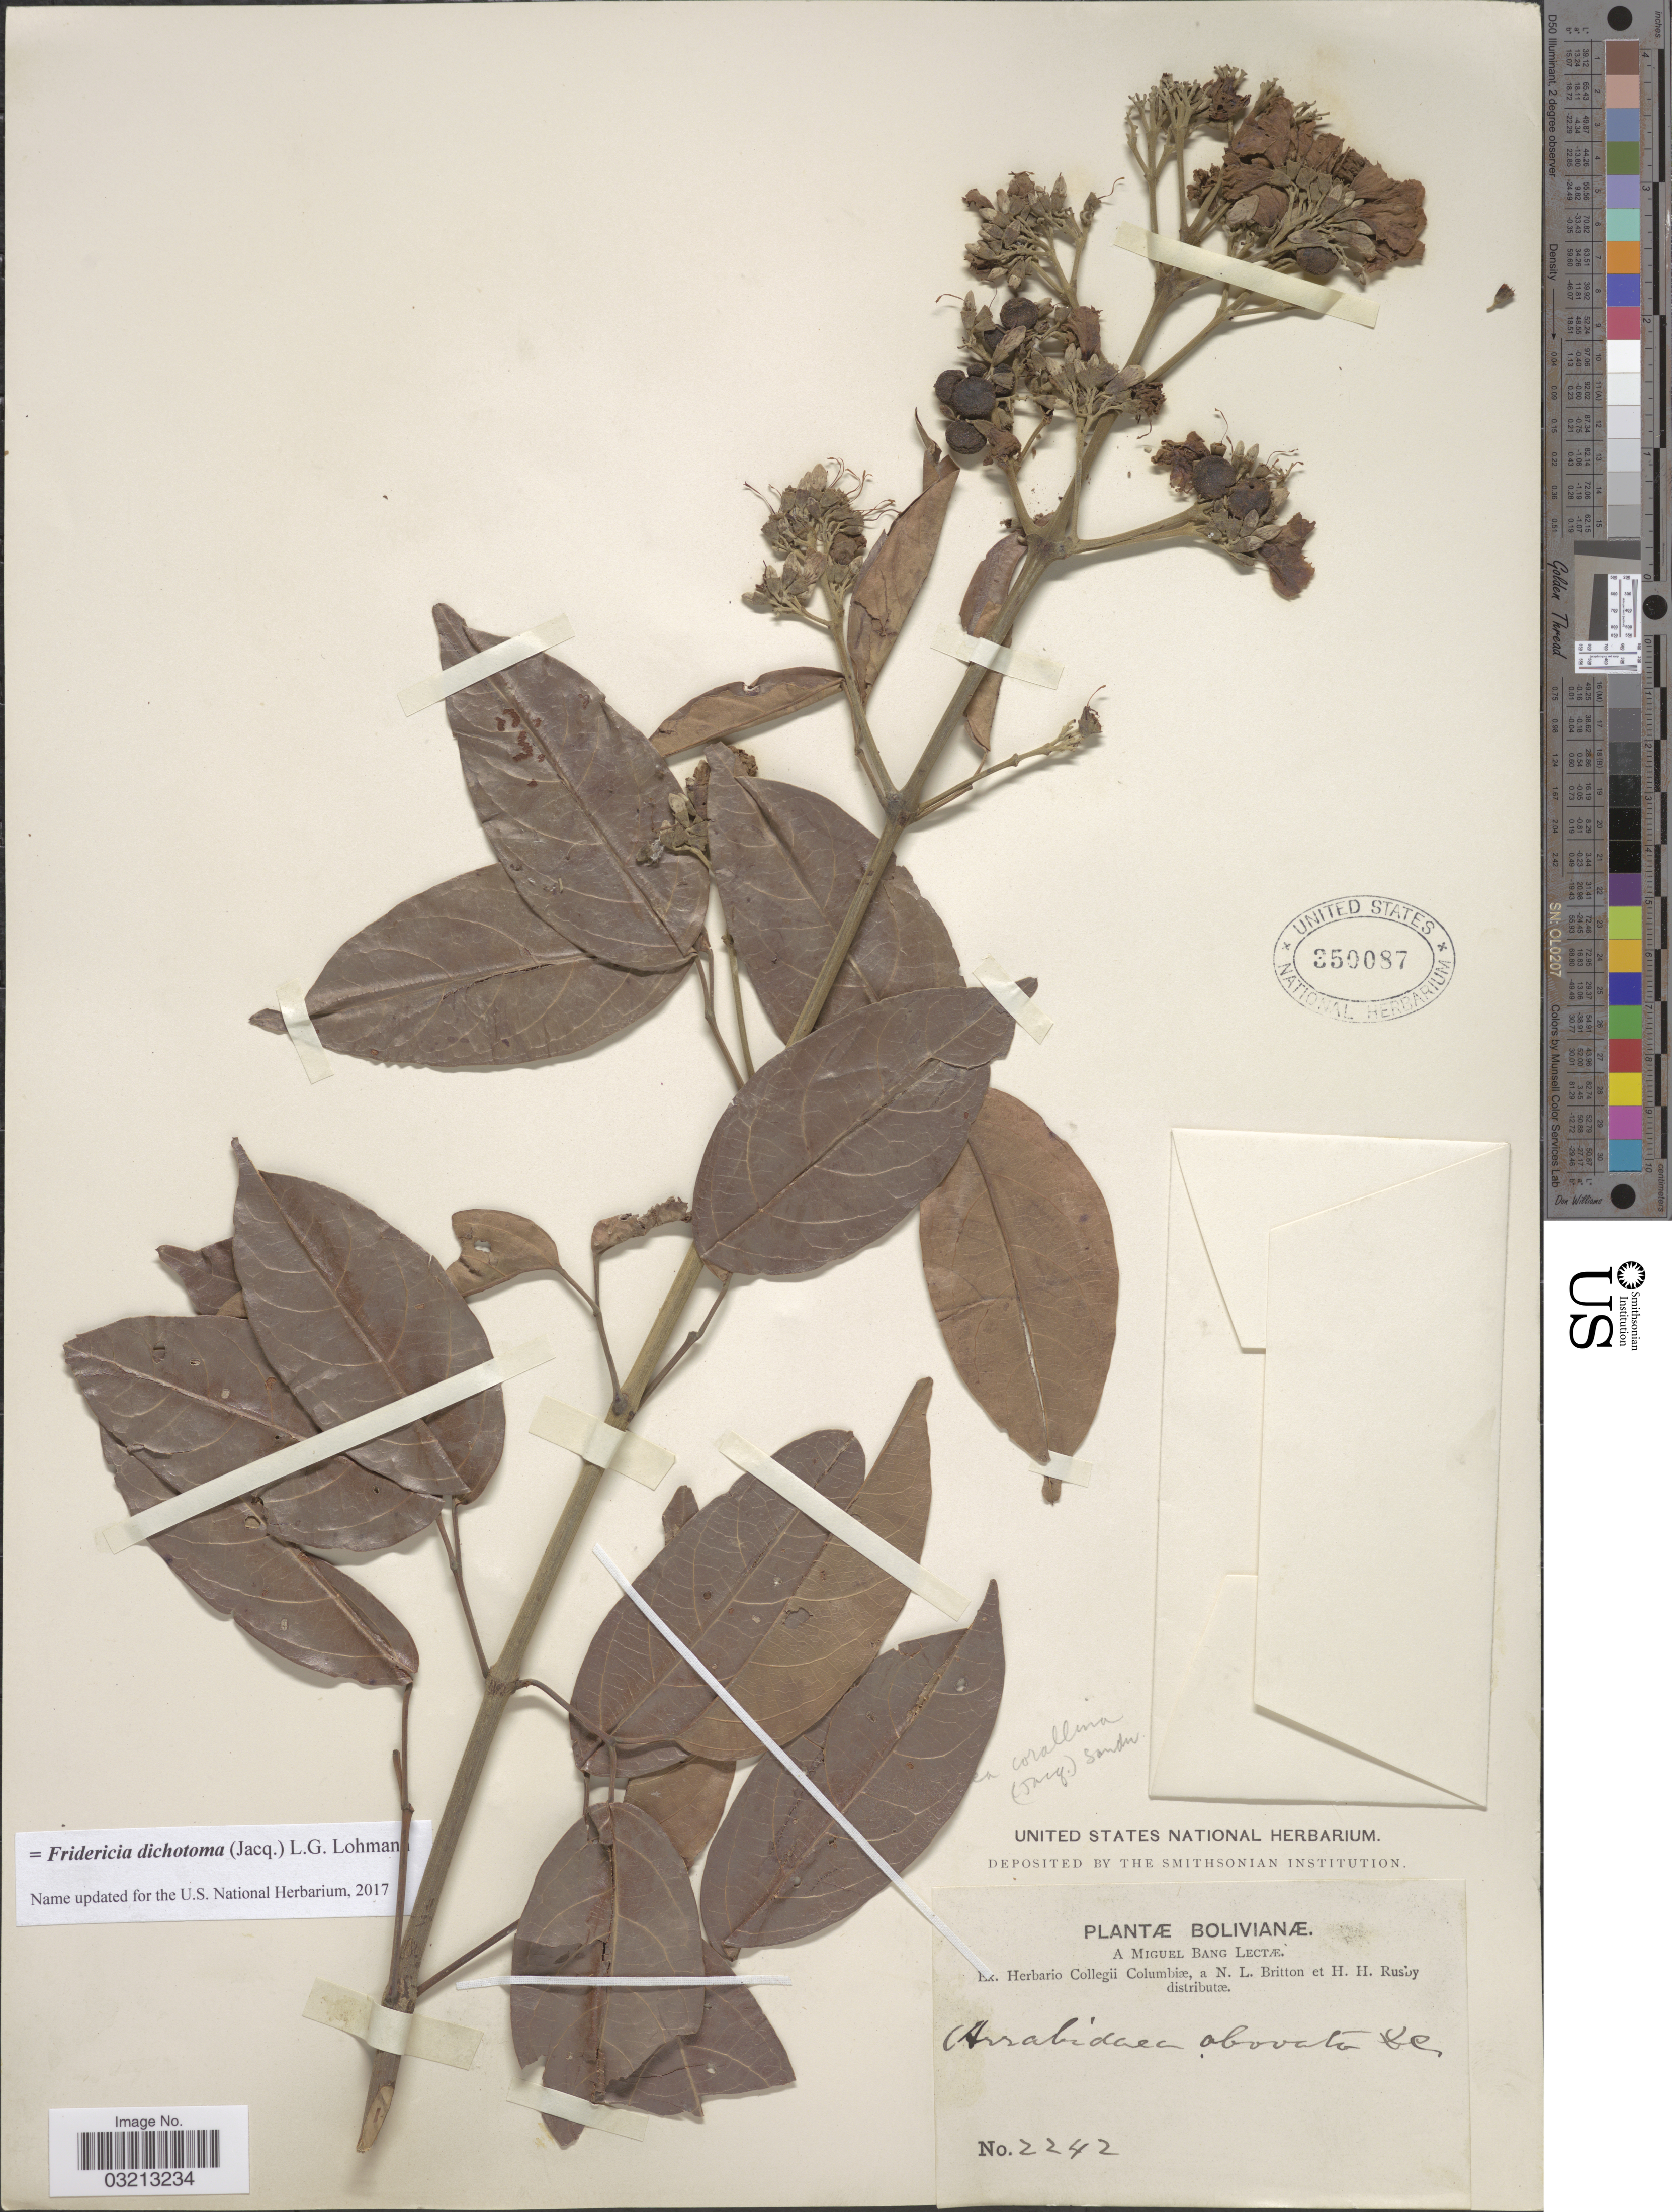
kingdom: Plantae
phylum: Tracheophyta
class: Magnoliopsida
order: Lamiales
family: Bignoniaceae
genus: Fridericia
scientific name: Fridericia dichotoma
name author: (Jacq.) L.G. Lohmann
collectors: M. Bang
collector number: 2242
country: Bolivia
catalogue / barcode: US 350087